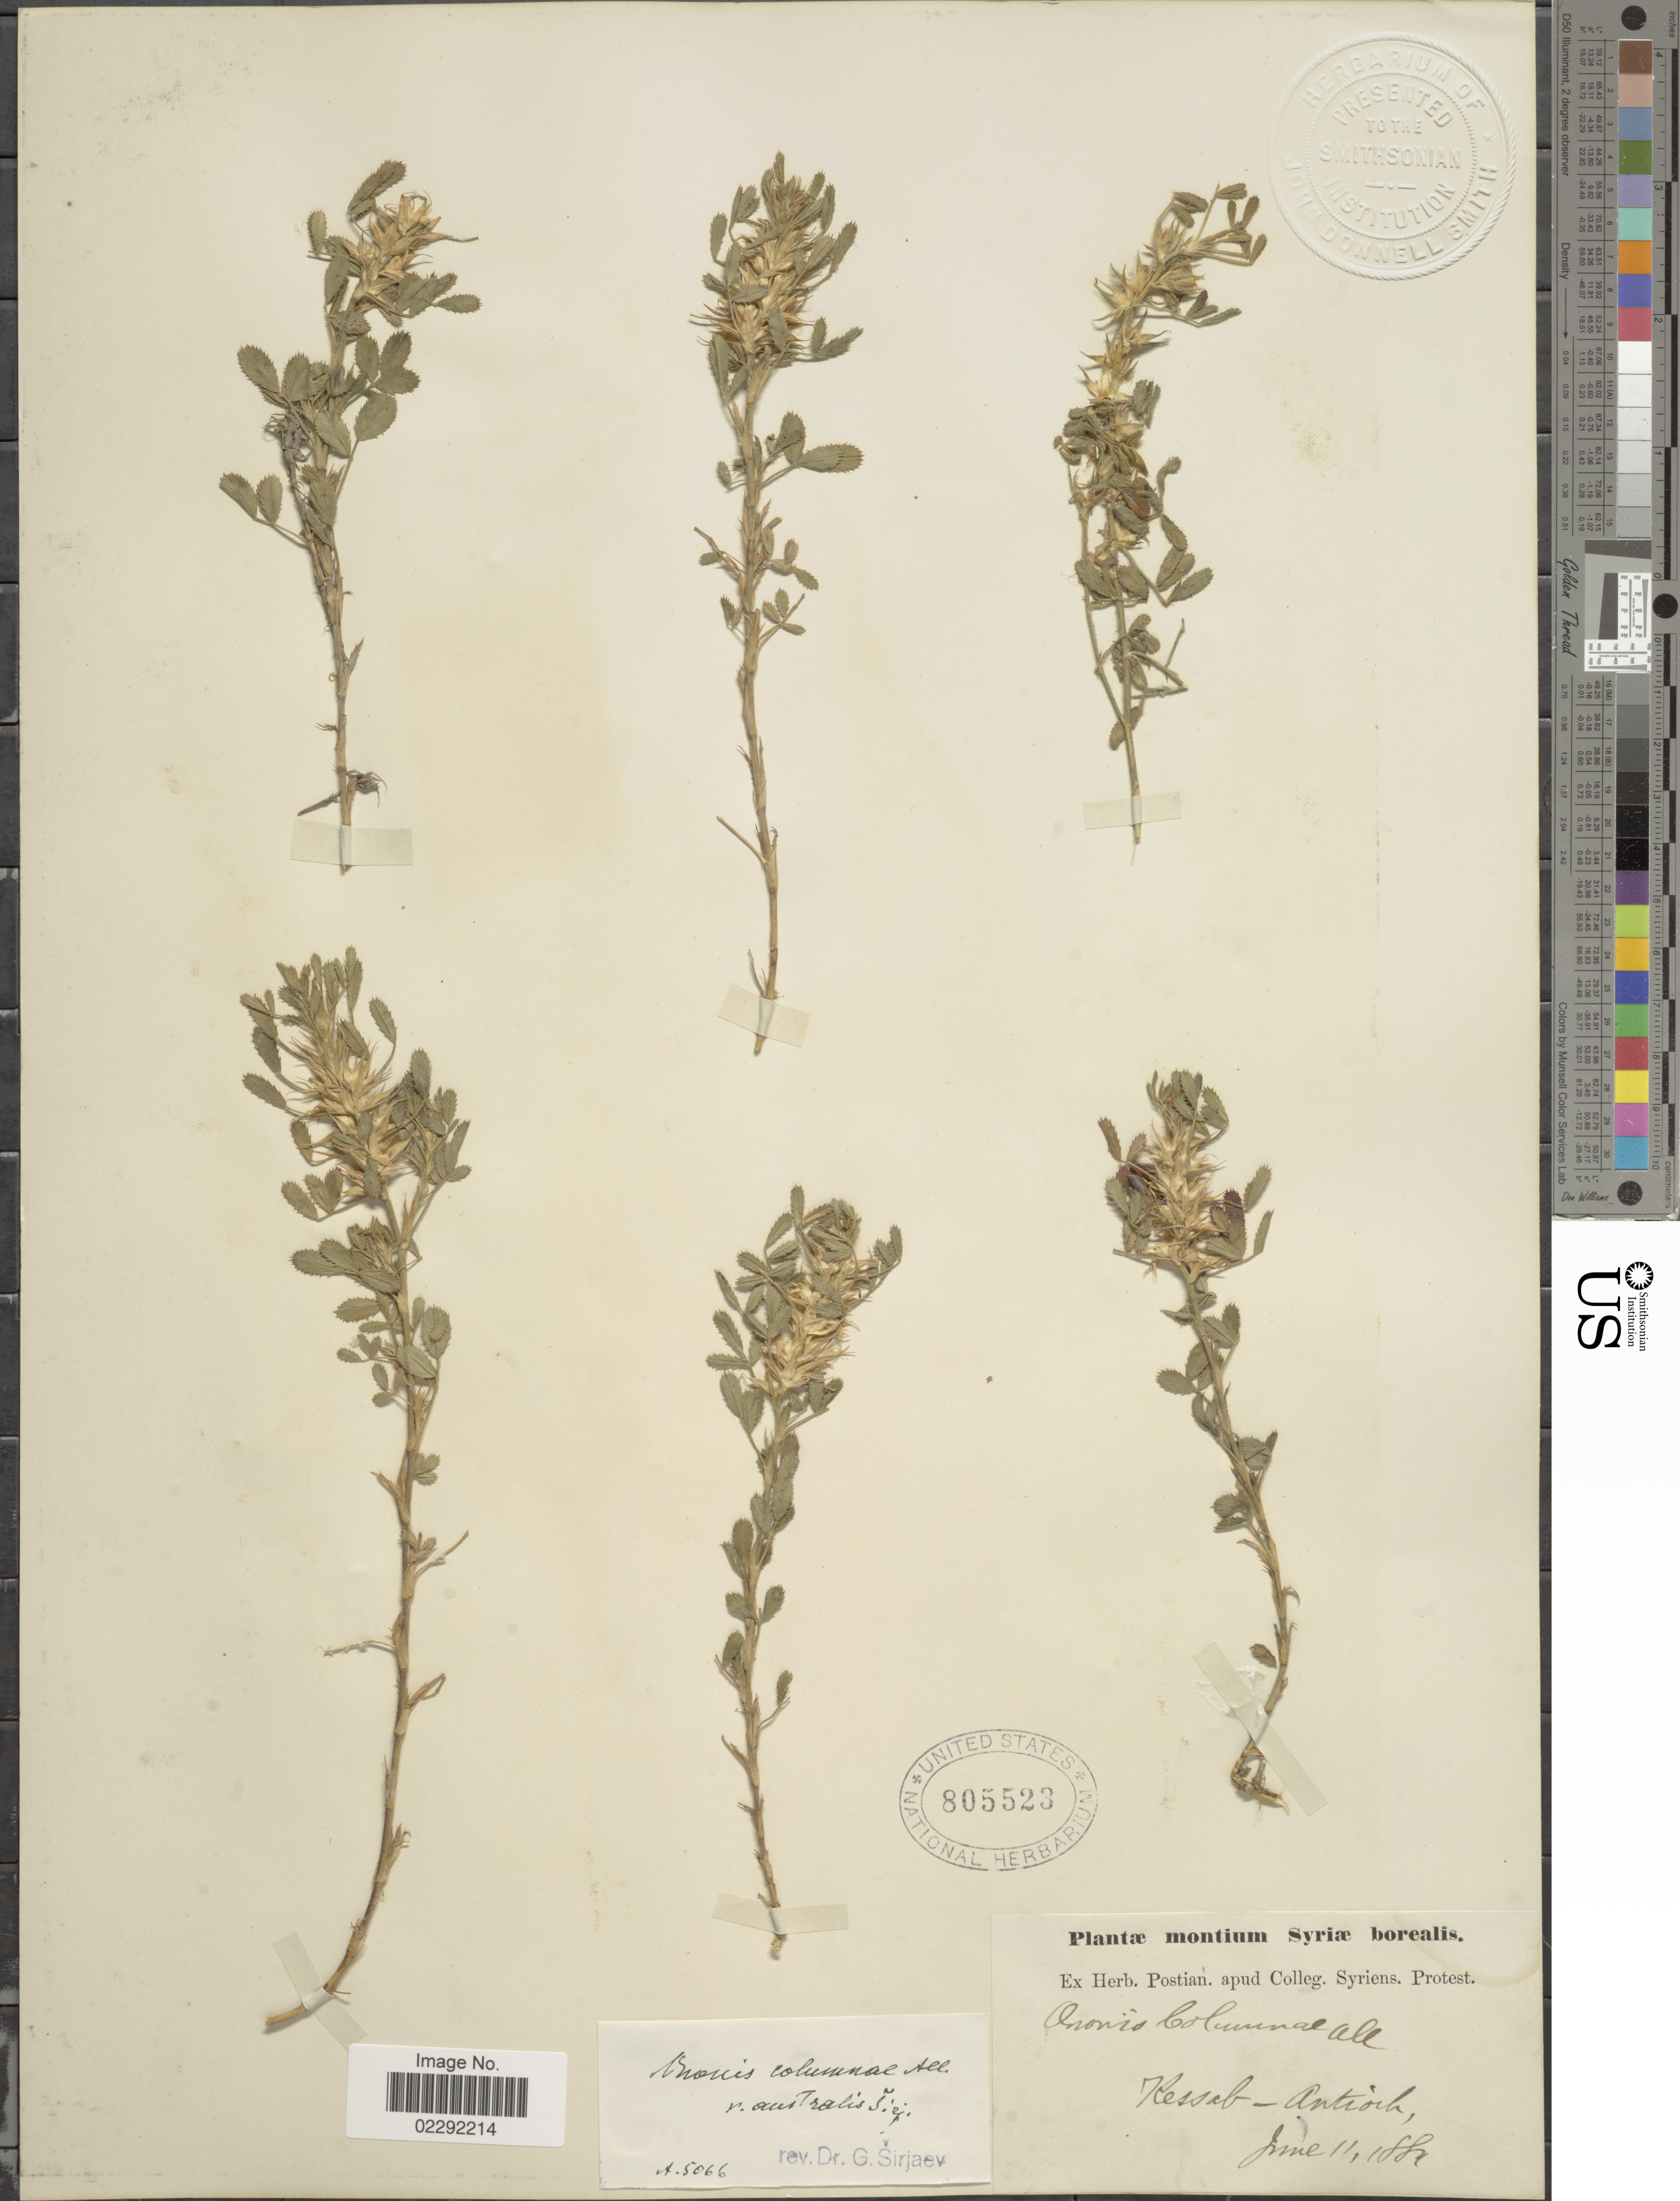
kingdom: Plantae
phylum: Tracheophyta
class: Magnoliopsida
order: Fabales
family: Fabaceae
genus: Ononis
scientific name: Ononis pusilla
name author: L.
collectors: ex herb. Postian. apud Colleg. Syriens. Protest. USE "Fannie P. A. Shepard" (10308853) AS PRIMARY COLLECTOR INSTEAD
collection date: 1884-06-11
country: Syria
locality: Montium Syriae borealis. Kessab - Antioch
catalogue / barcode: US 805523